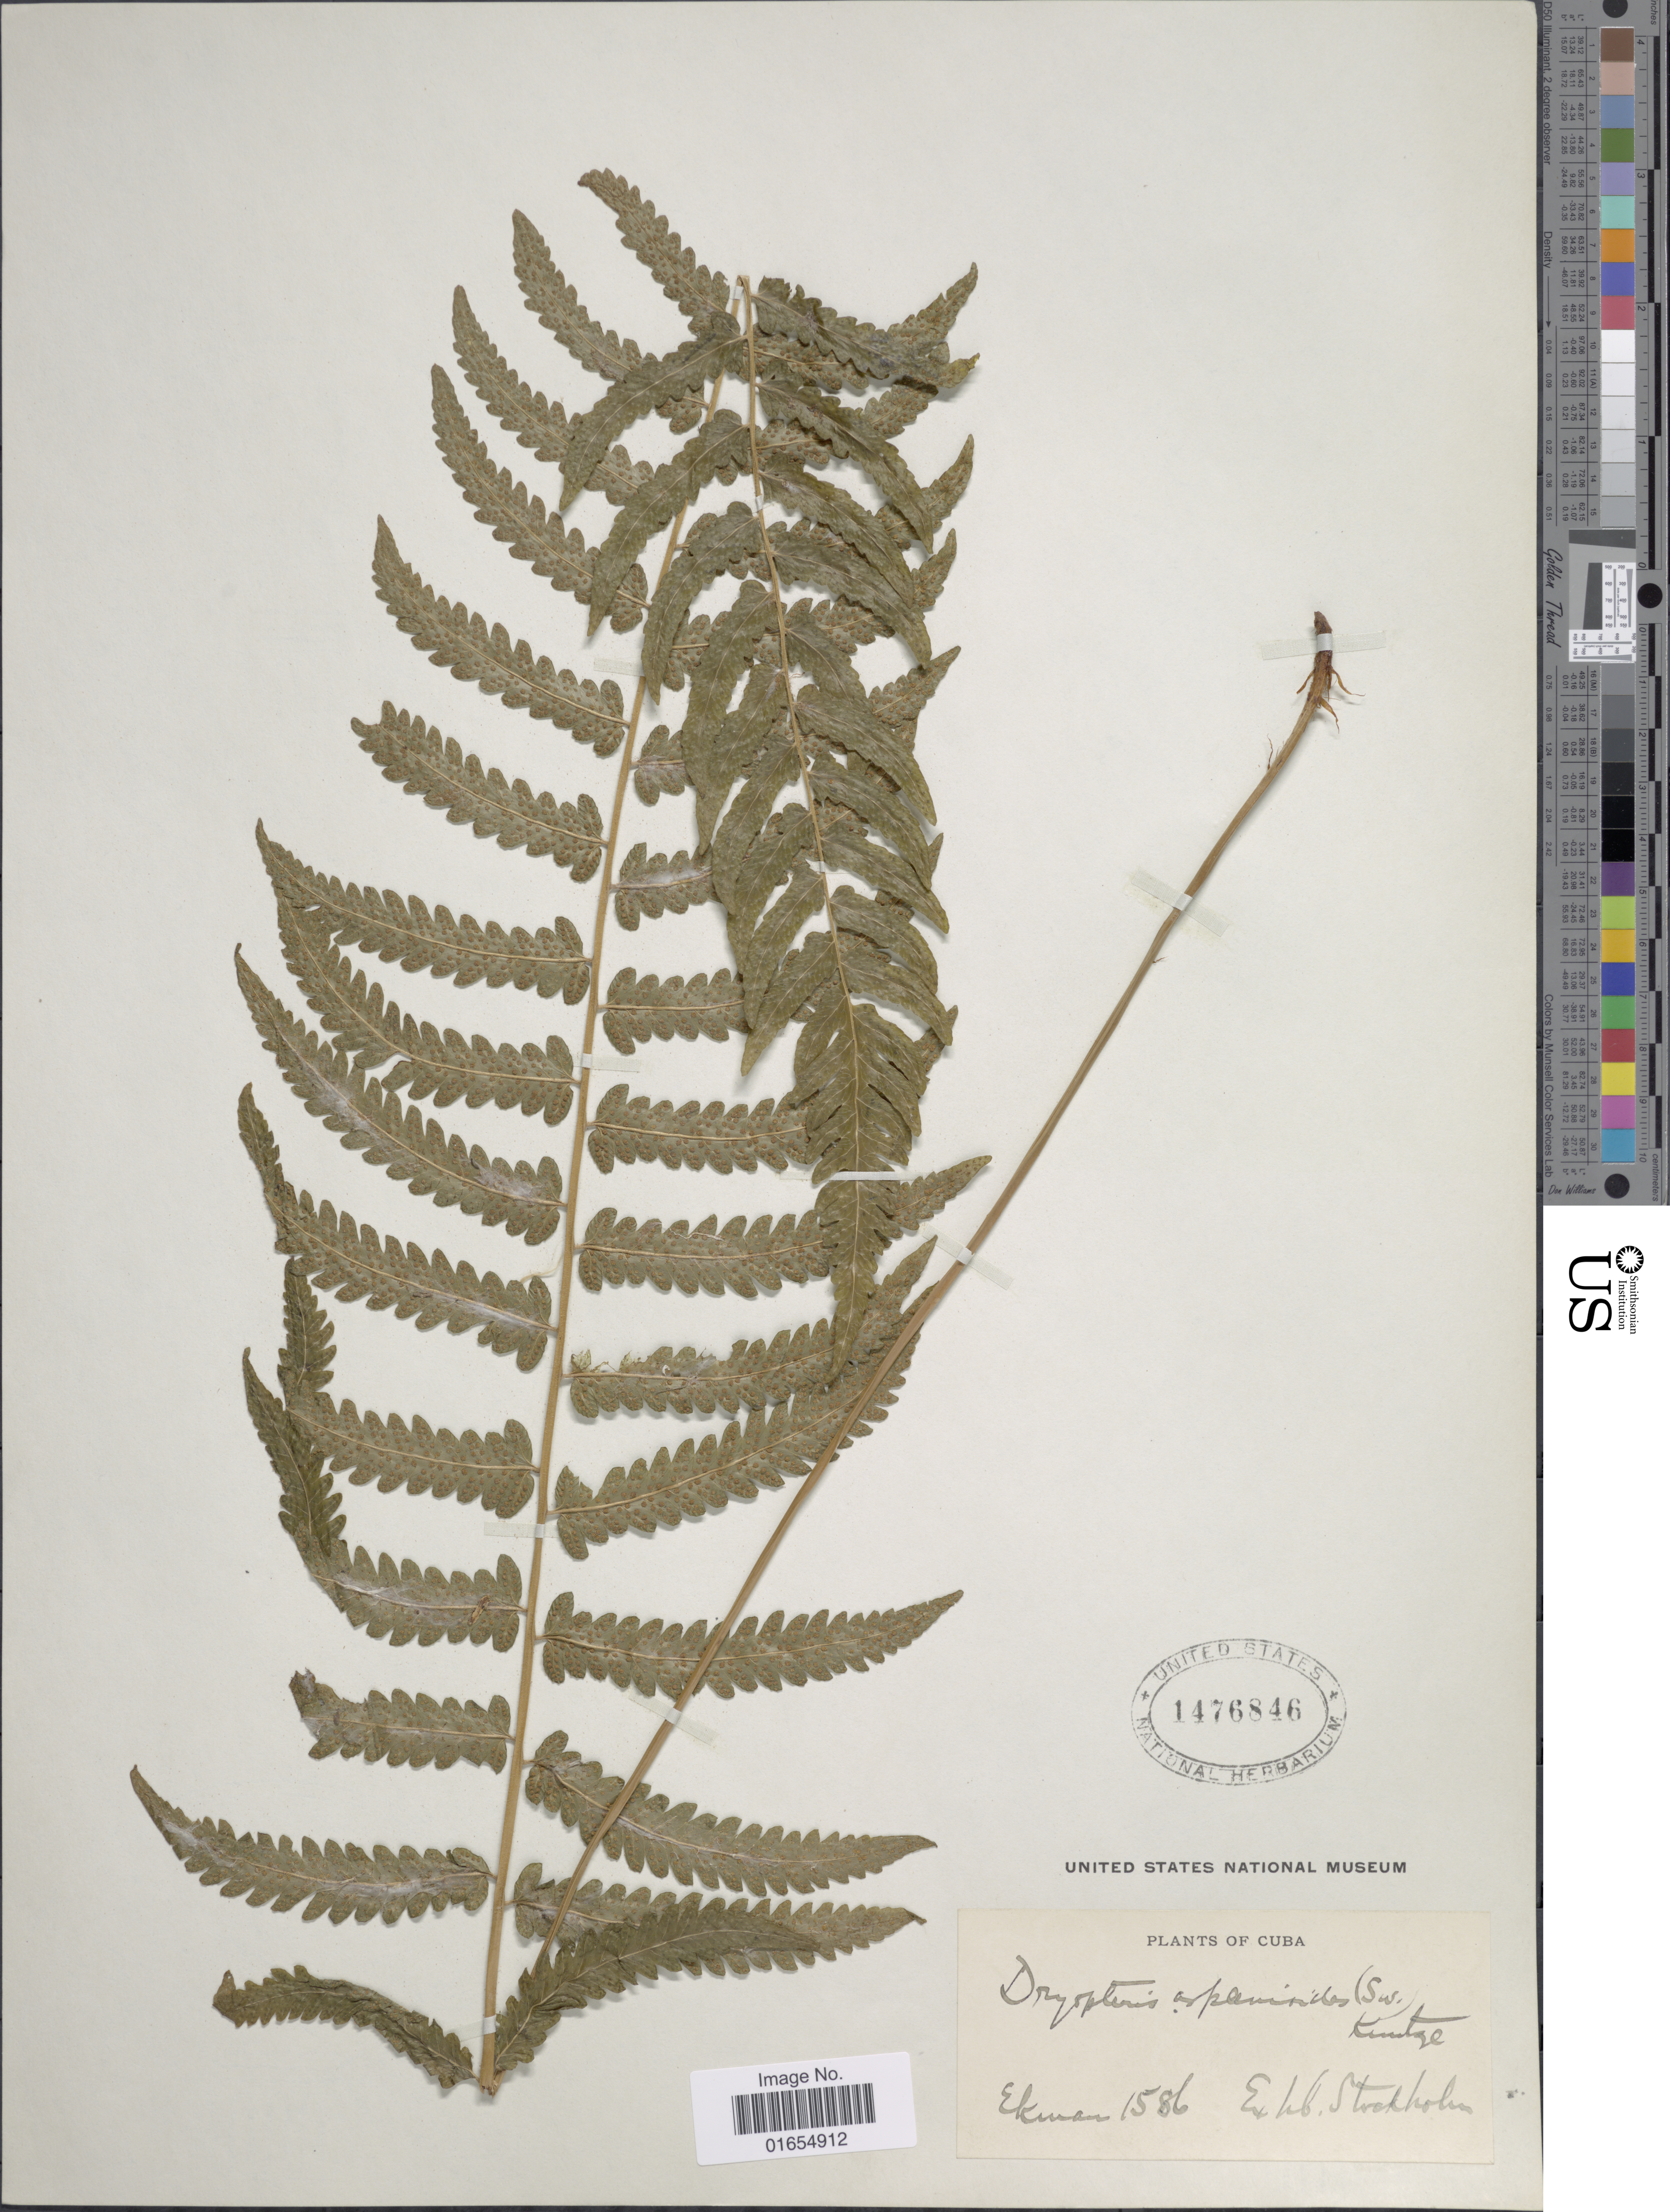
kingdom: Plantae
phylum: Tracheophyta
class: Polypodiopsida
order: Polypodiales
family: Thelypteridaceae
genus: Goniopteris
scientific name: Goniopteris retroflexa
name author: (L.) Pic. Serm.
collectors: Ekmann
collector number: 1586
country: Cuba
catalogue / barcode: US 1476846